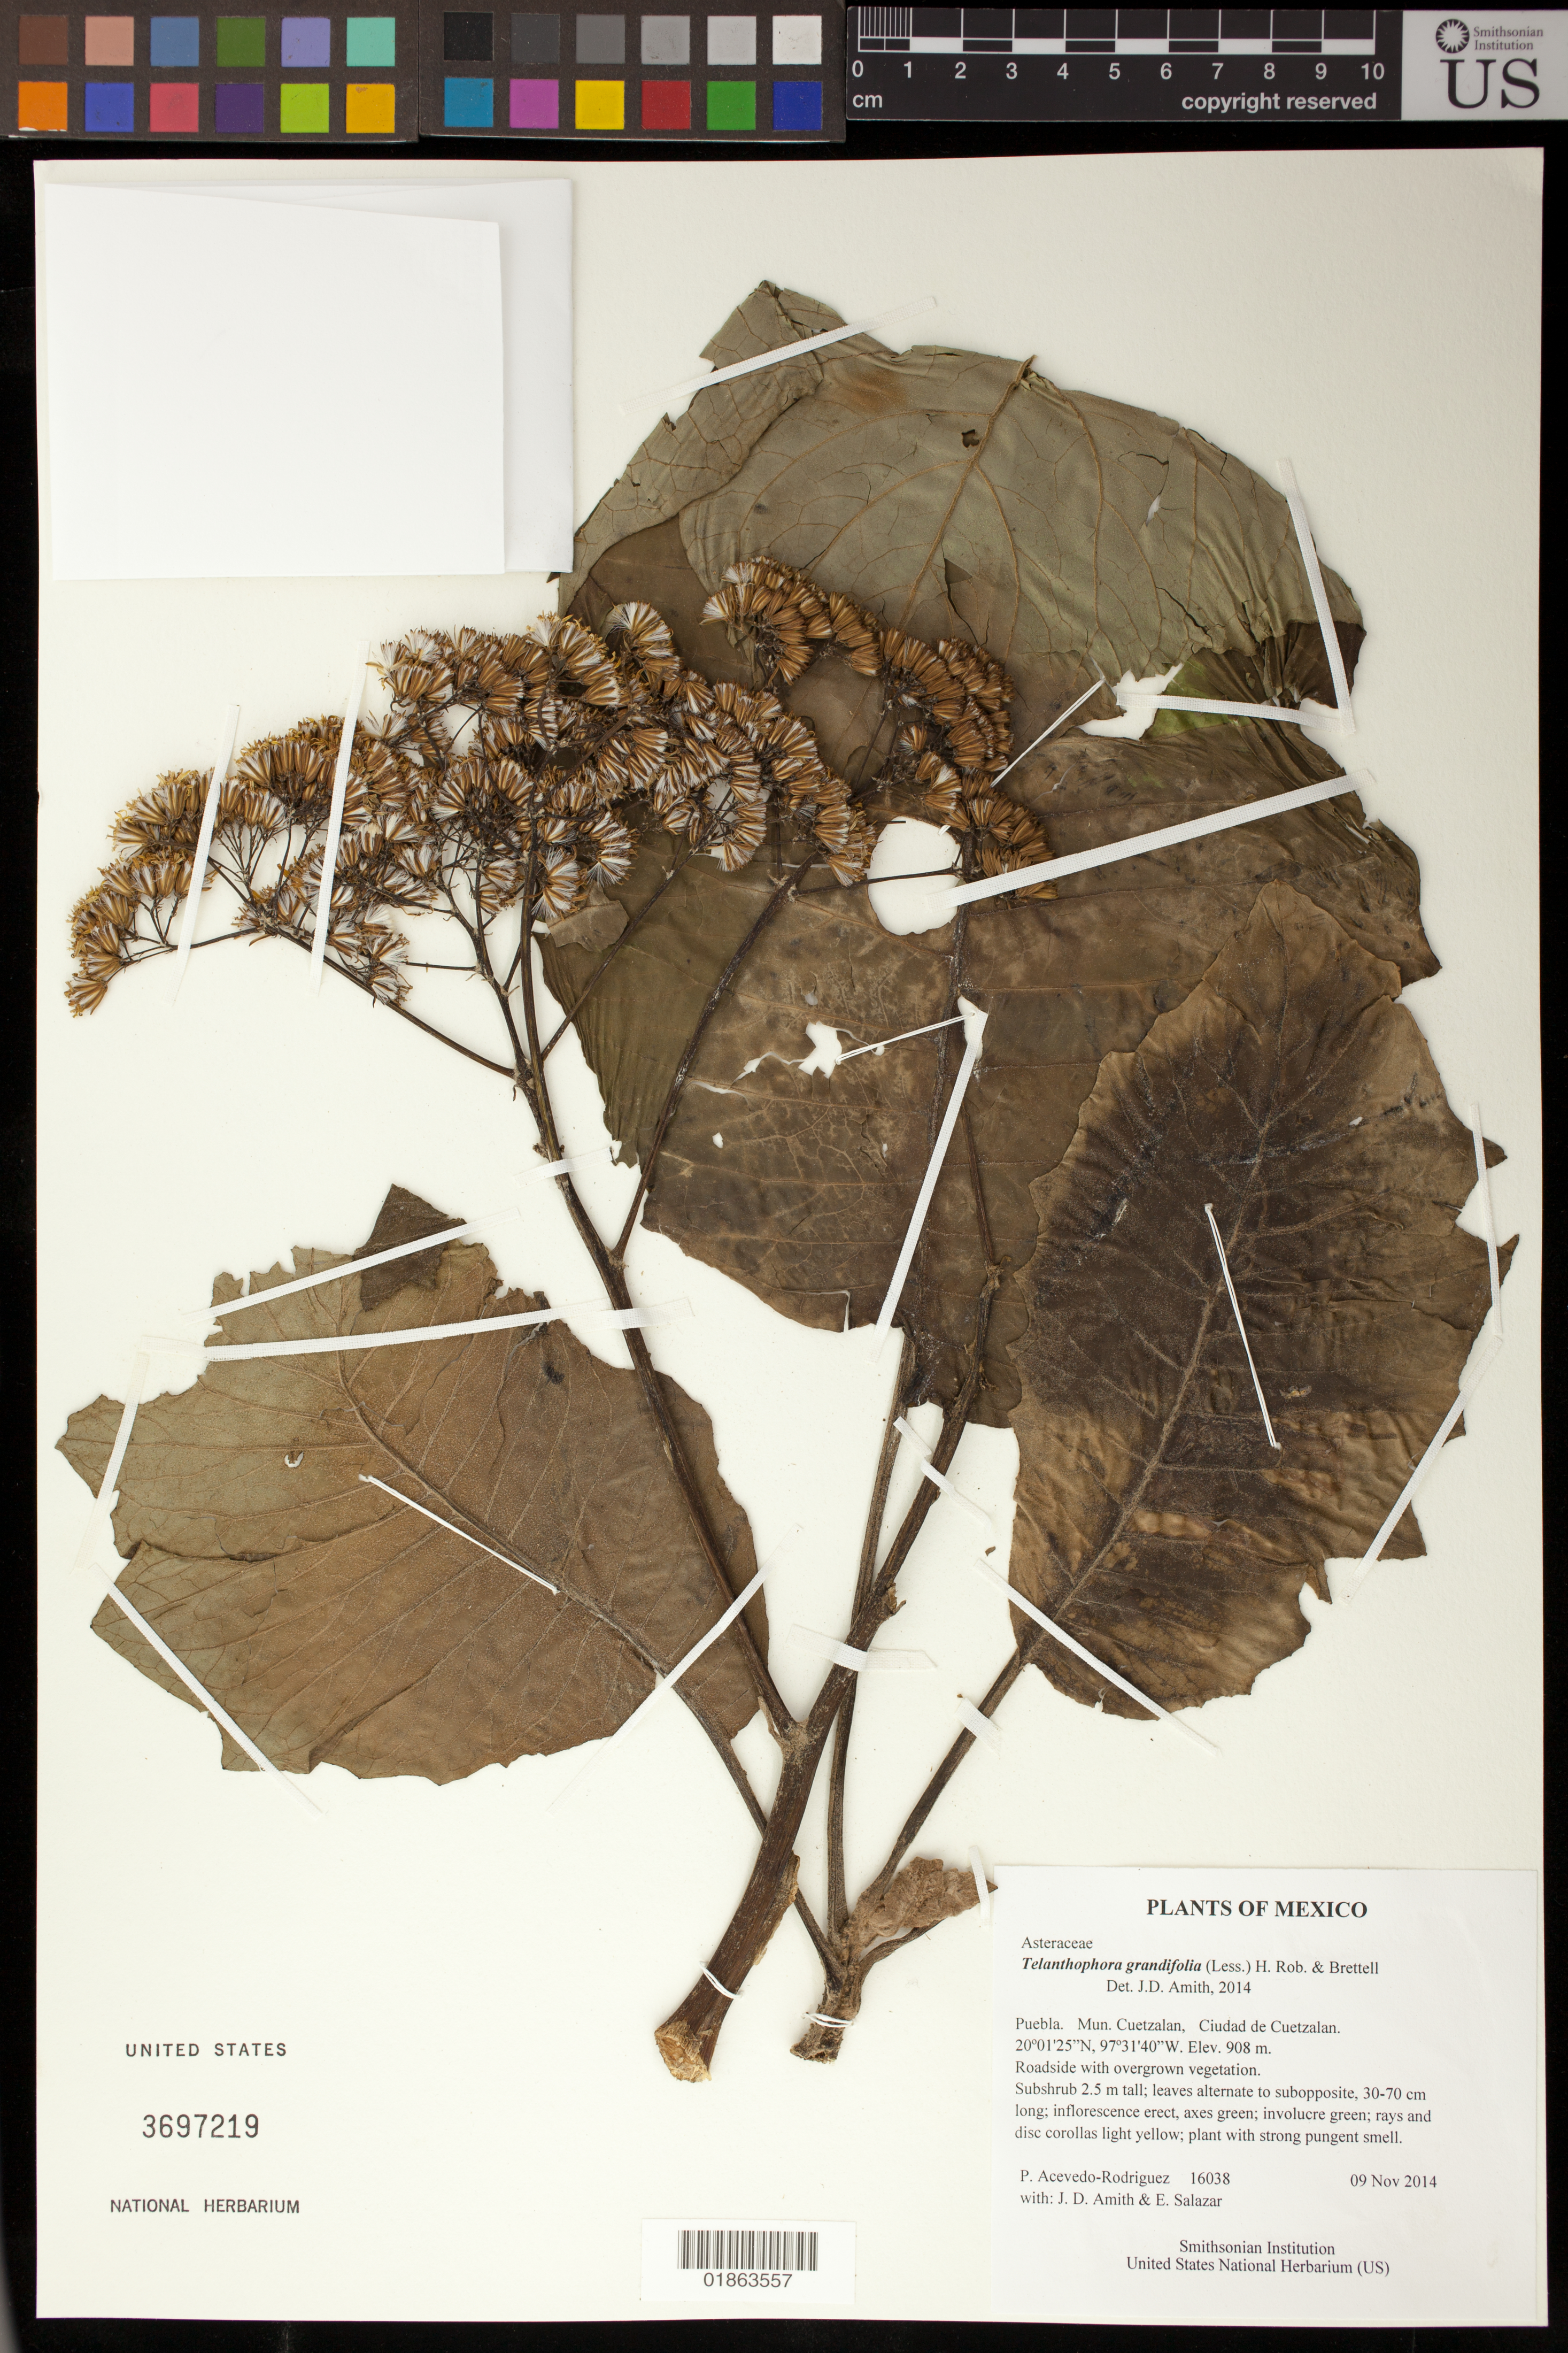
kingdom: Plantae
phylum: Tracheophyta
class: Magnoliopsida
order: Asterales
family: Asteraceae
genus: Telanthophora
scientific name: Telanthophora grandifolia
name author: (Less.) H. Rob. & Brettell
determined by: Amith, Jonathan D.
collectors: P. Acevedo-Rodr., J. D. Amith & E. Salazar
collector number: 16038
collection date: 2014-11-09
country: Mexico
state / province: Puebla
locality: Mun. Cuetzalan, Ciudad de Cuetzalan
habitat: Roadside with overgrown vegetation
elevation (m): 908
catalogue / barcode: US 3697219